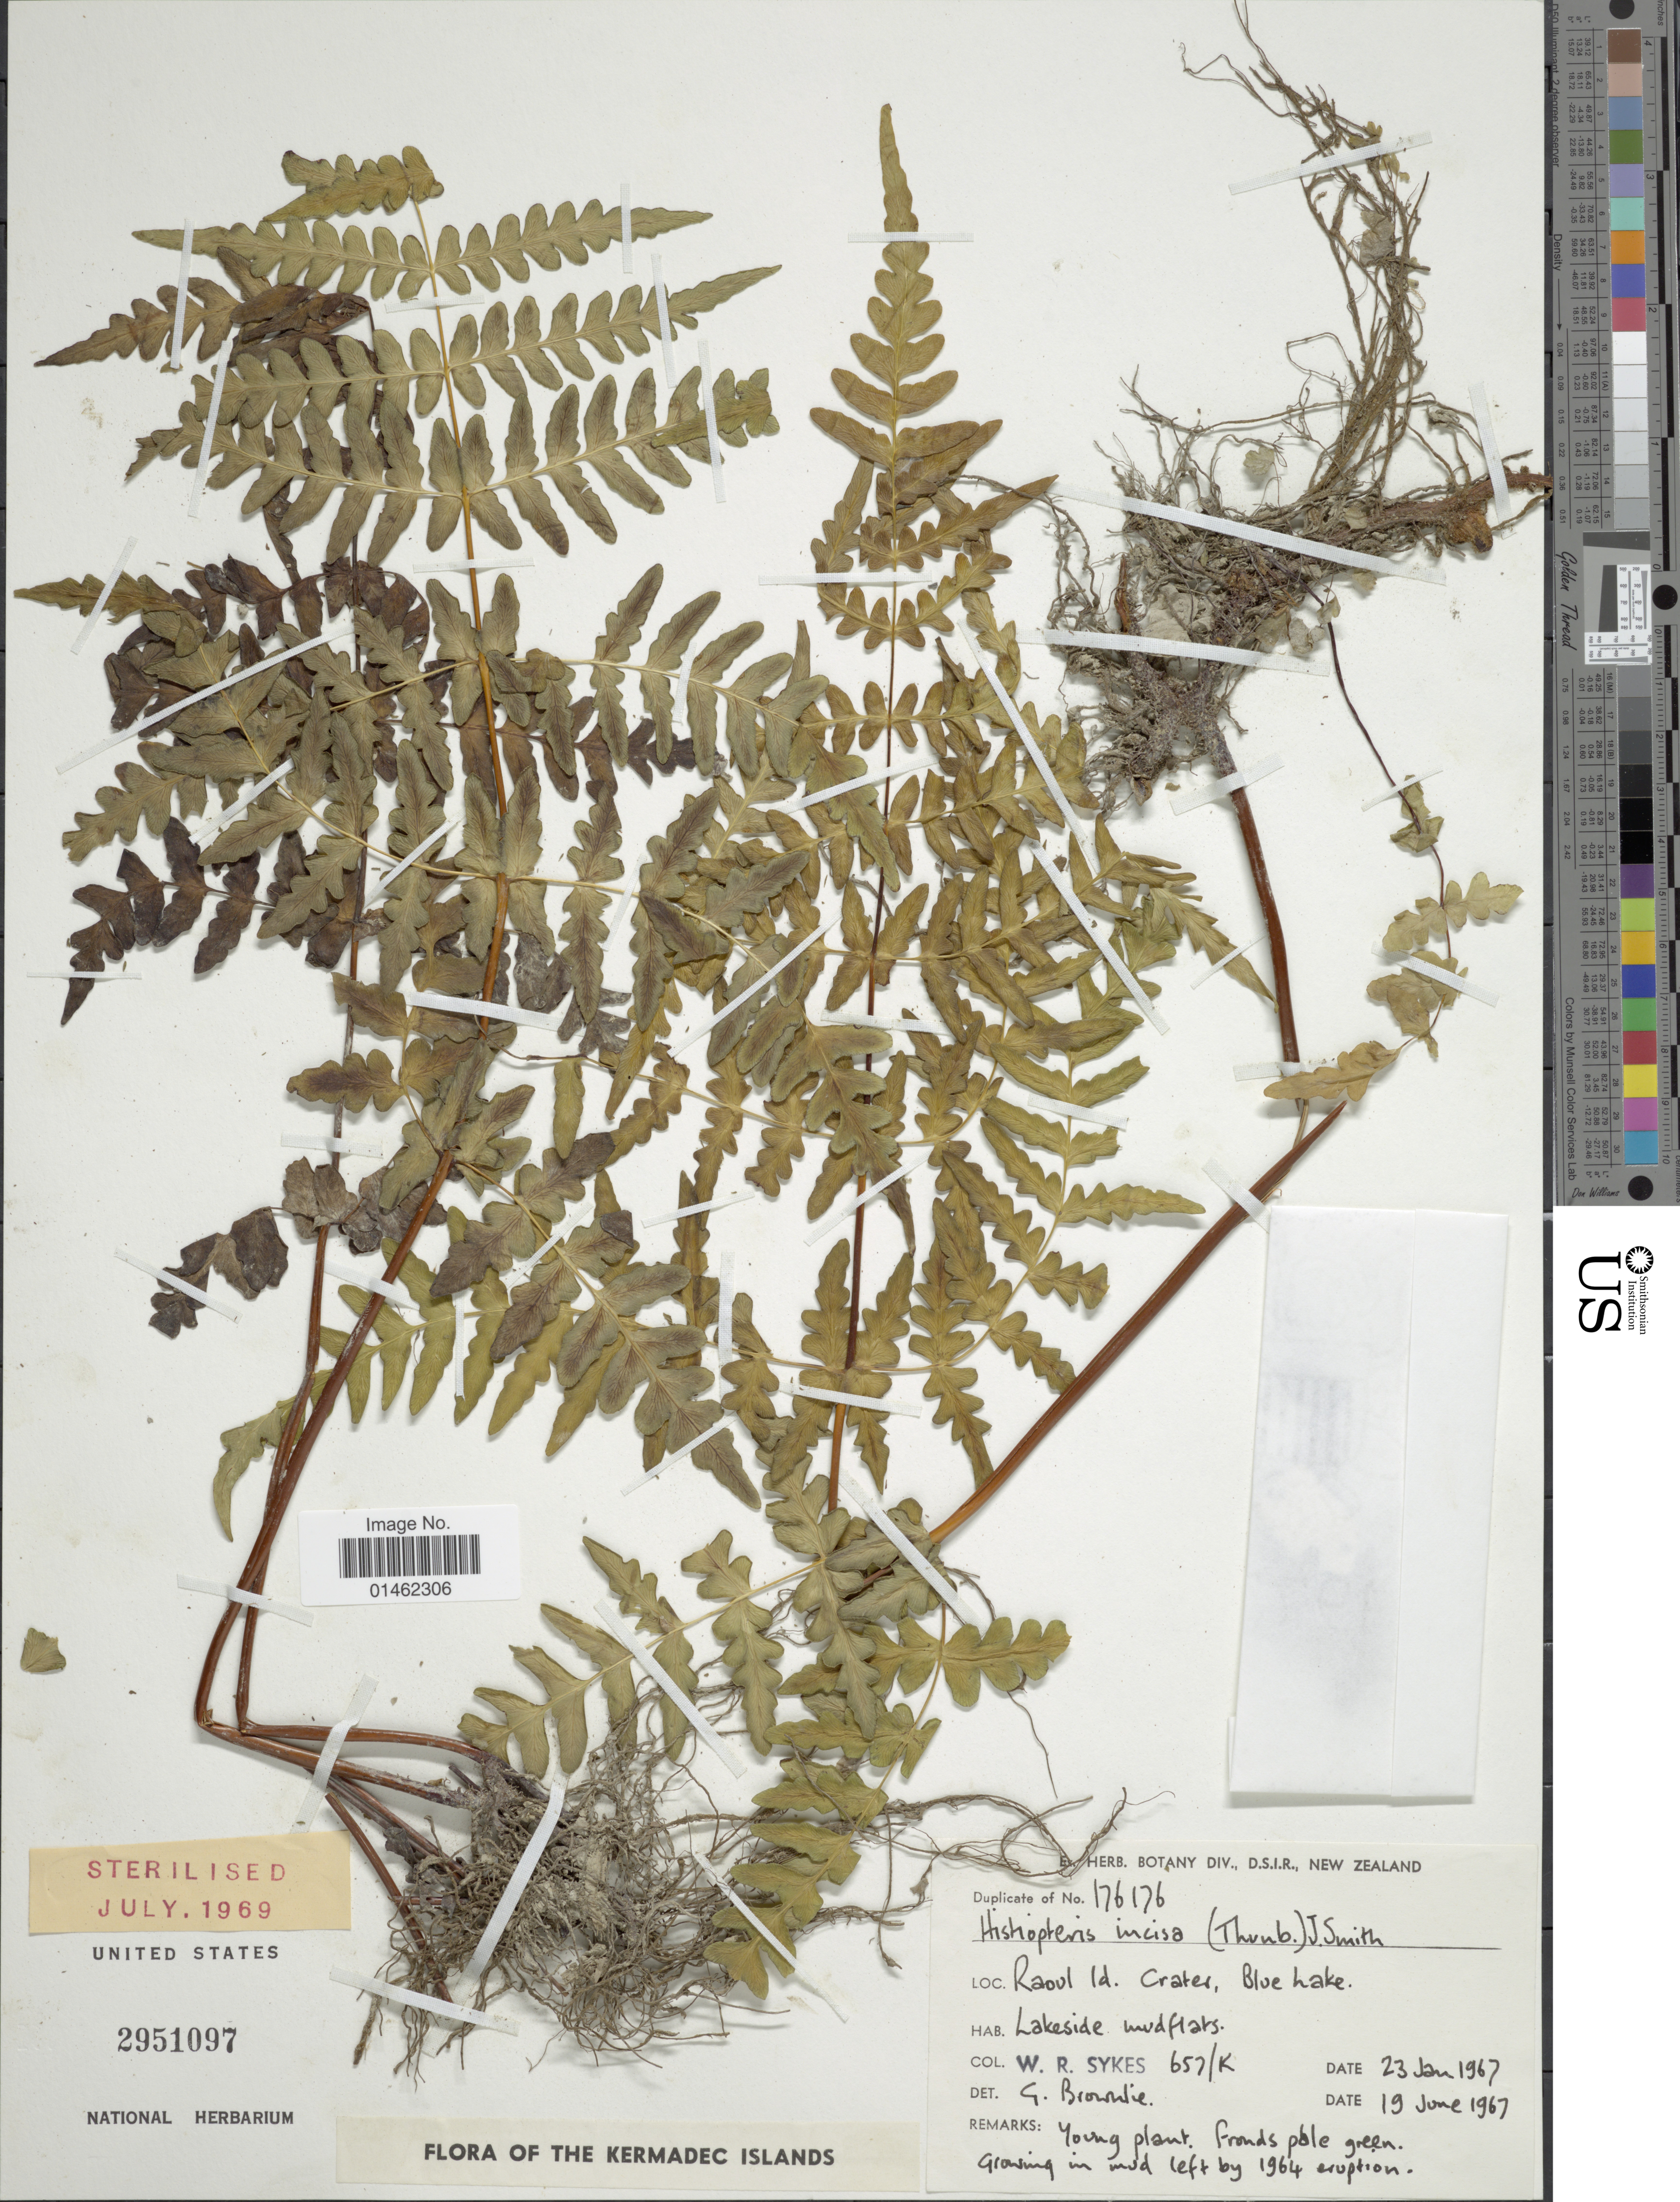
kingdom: Plantae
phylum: Tracheophyta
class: Polypodiopsida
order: Polypodiales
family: Dennstaedtiaceae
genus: Histiopteris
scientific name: Histiopteris incisa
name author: (Thunb.) J. Sm.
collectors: W. R. Sykes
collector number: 657K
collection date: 1967-01-23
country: New Zealand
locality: Raoul Id. Crater, Blue Lake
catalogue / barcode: US 2951097